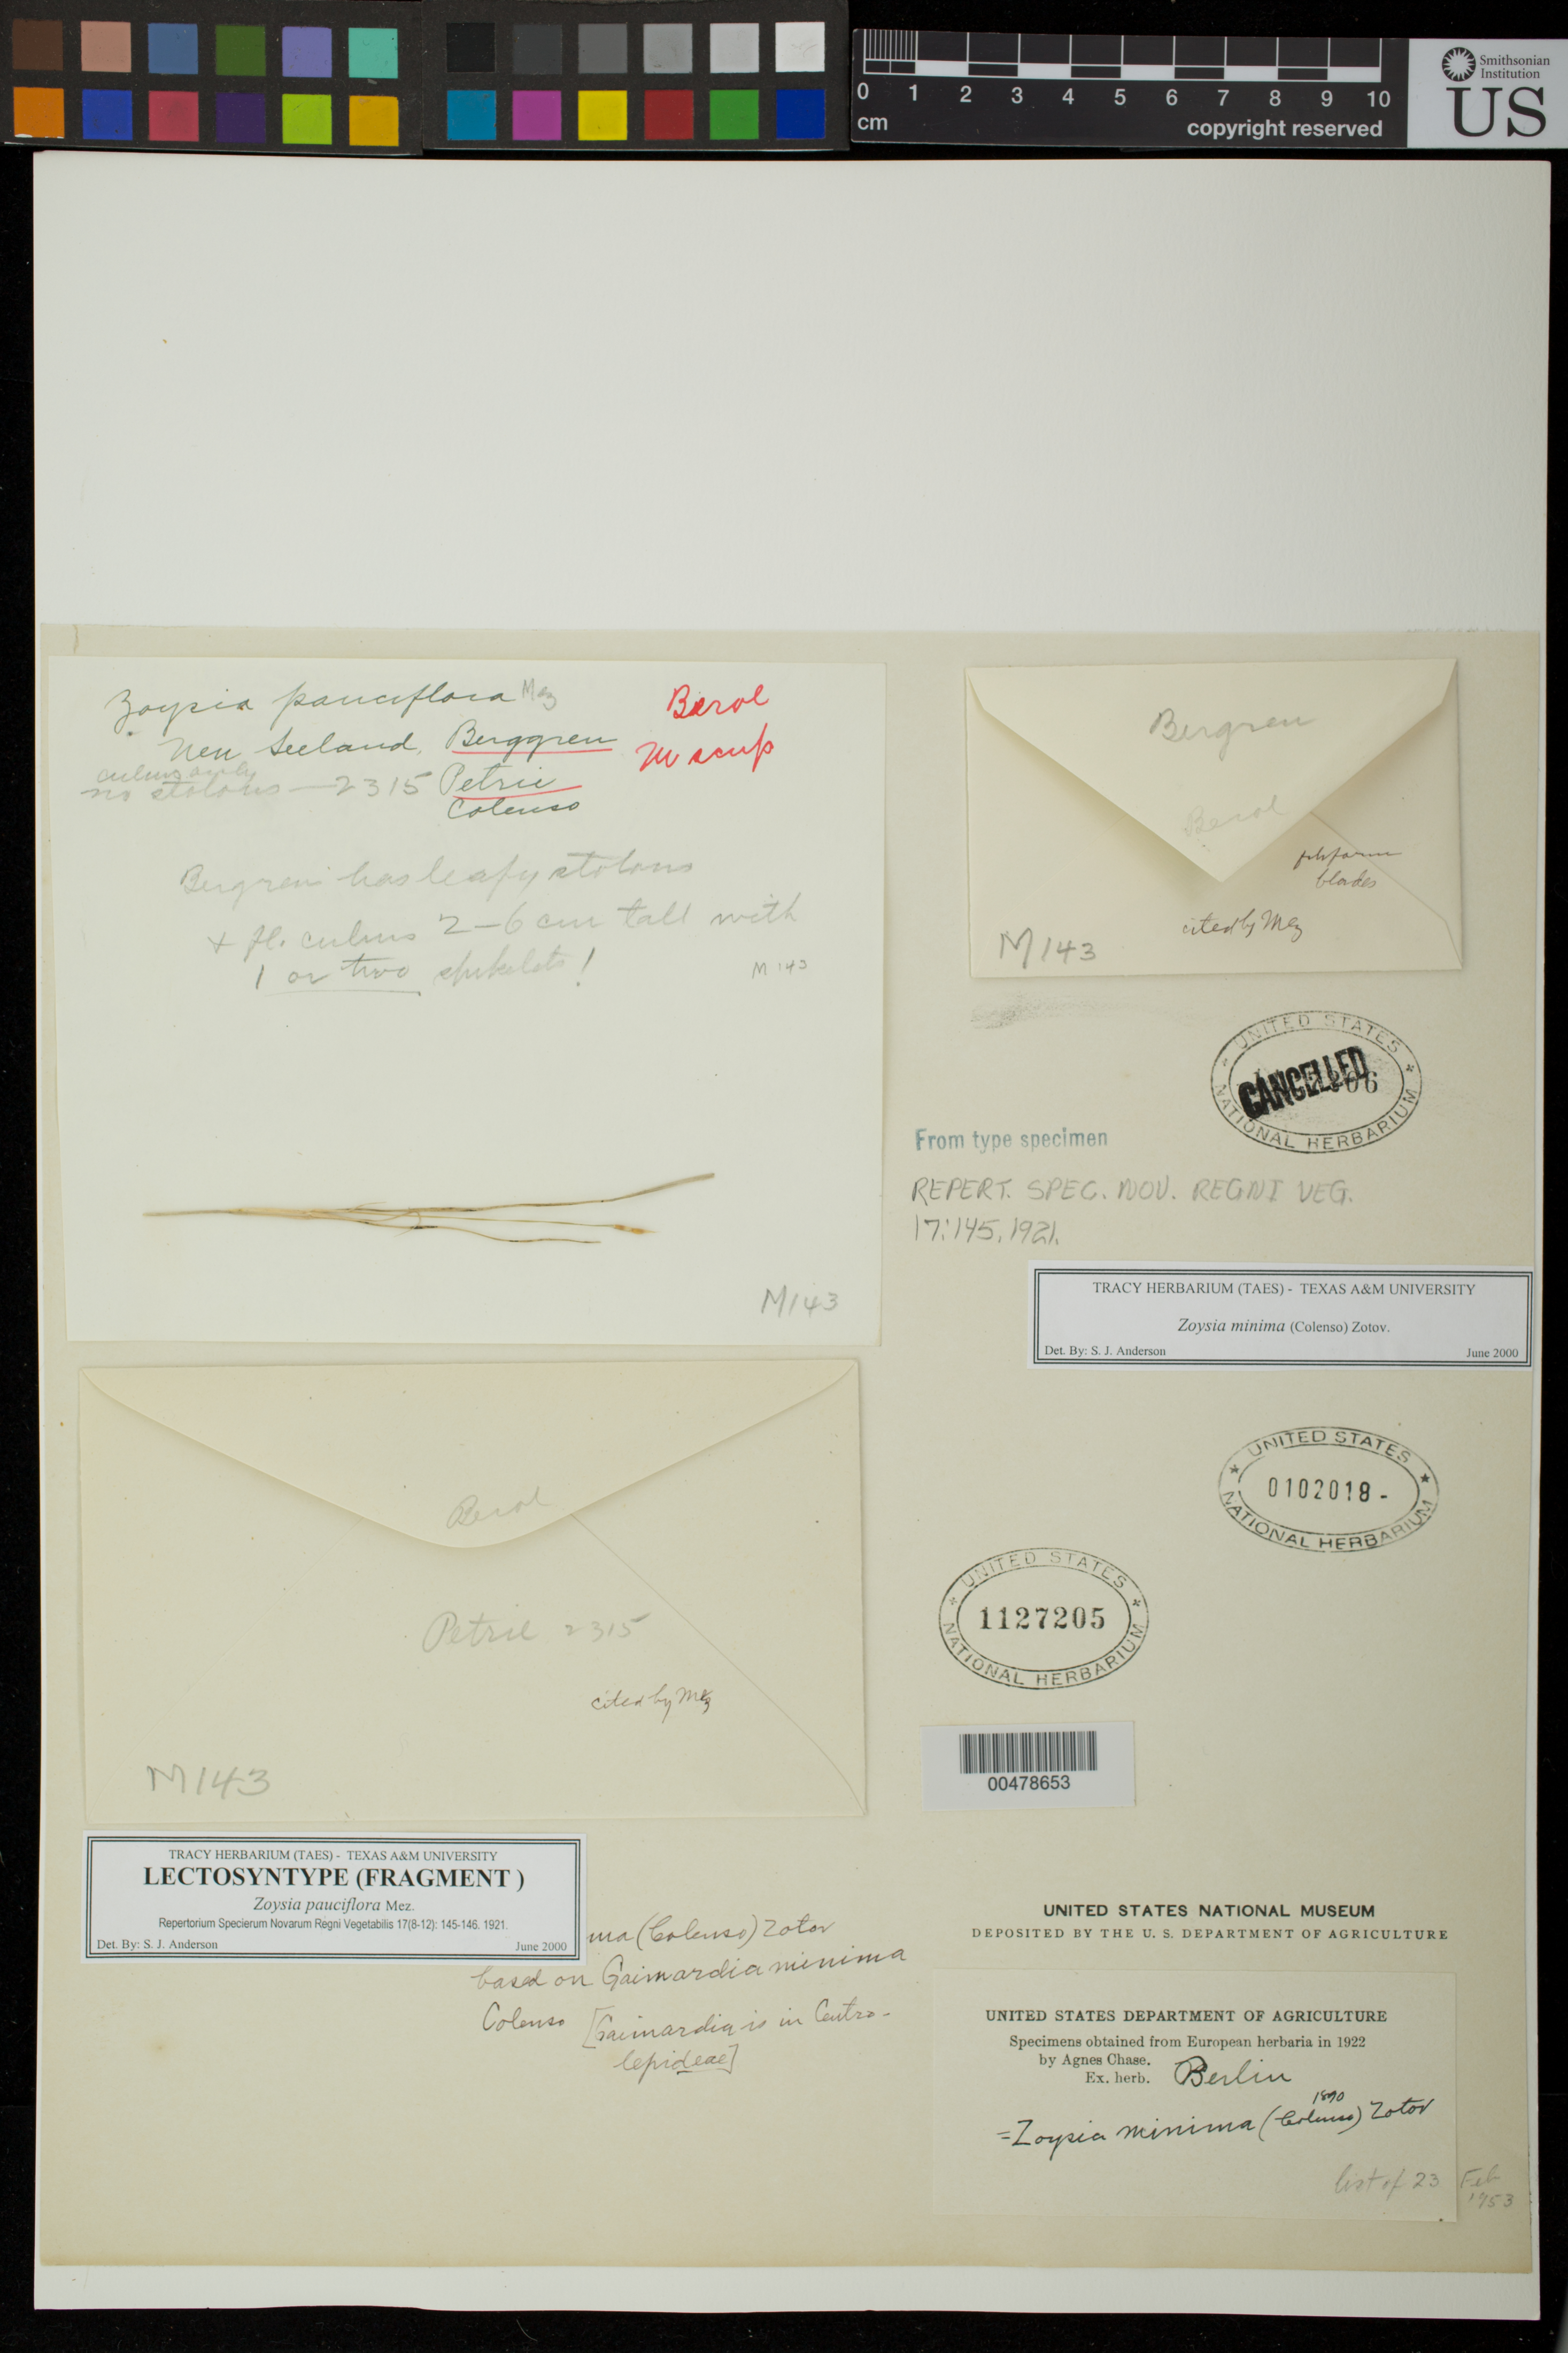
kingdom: Plantae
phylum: Tracheophyta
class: Liliopsida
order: Poales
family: Poaceae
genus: Zoysia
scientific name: Zoysia pauciflora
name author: Mez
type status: Syntype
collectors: S. Berggren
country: New Zealand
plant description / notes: Fragmentary material of type specimen ex herb. Berlin.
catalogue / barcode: US 102018-2